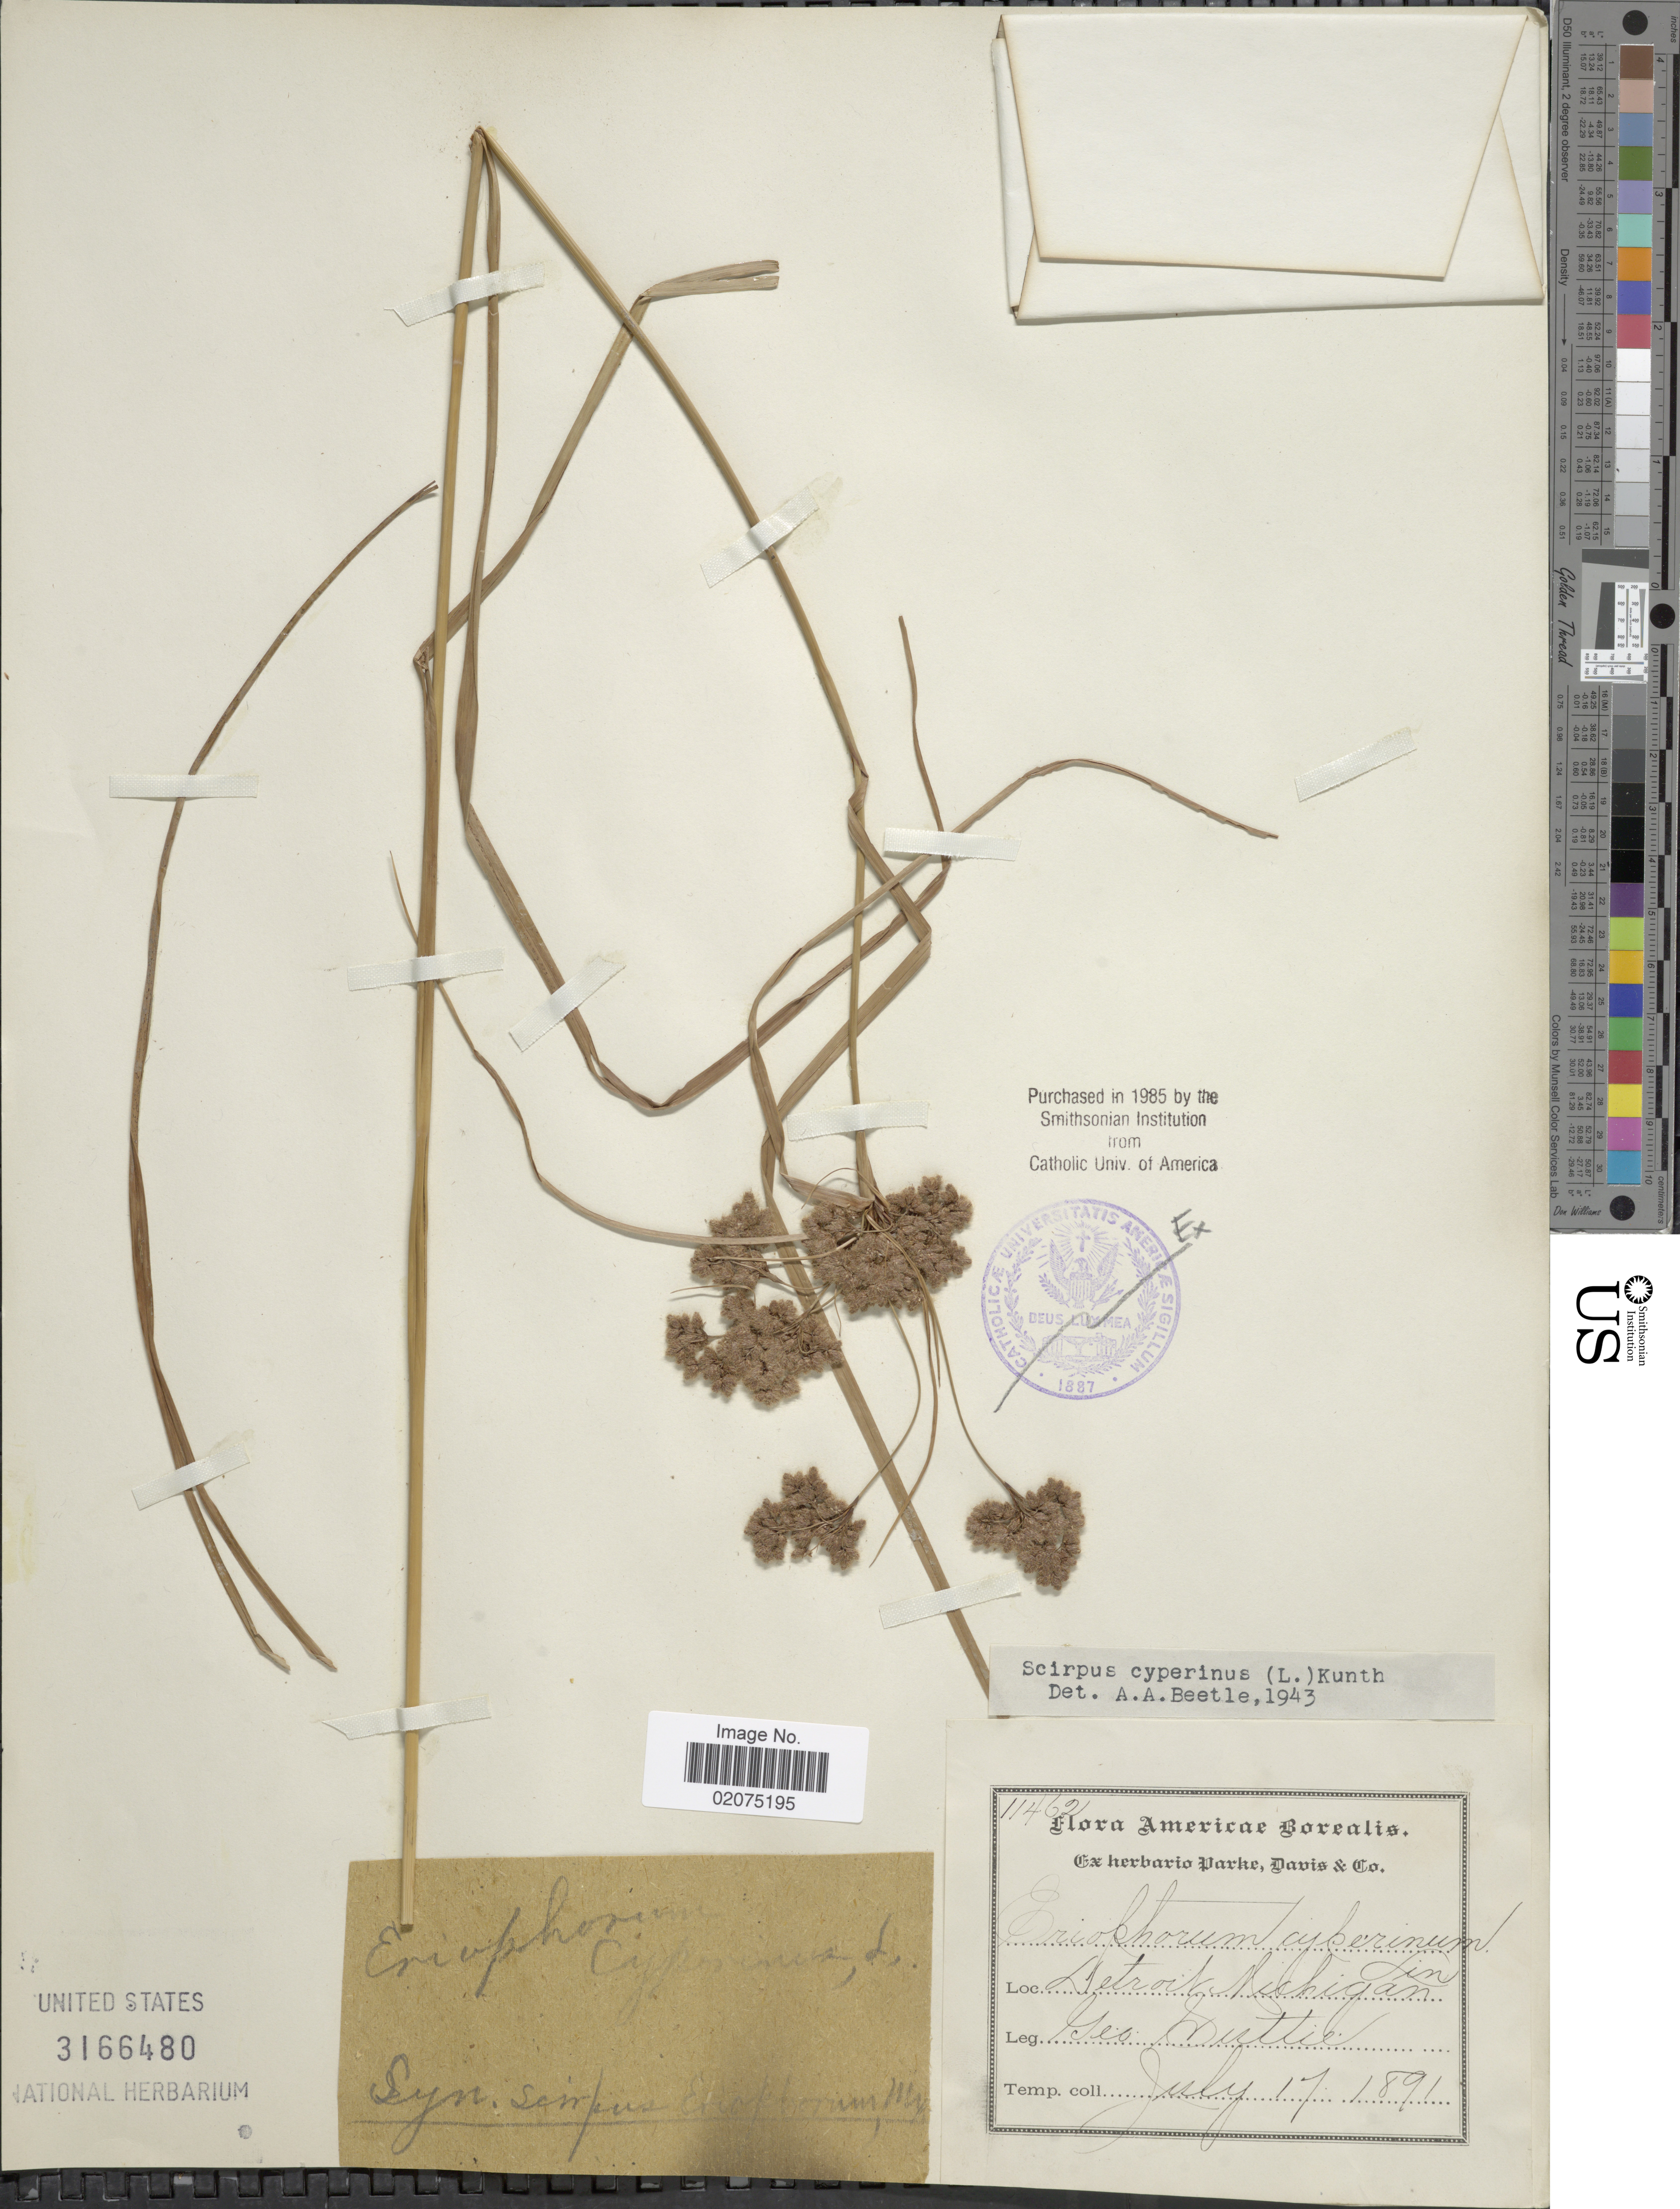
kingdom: Plantae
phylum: Tracheophyta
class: Liliopsida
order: Poales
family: Cyperaceae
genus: Scirpus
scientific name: Scirpus cyperinus (L.) Kunth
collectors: G. Suttie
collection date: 1891-07-17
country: United States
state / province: Michigan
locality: Detroit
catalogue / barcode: US 3166480